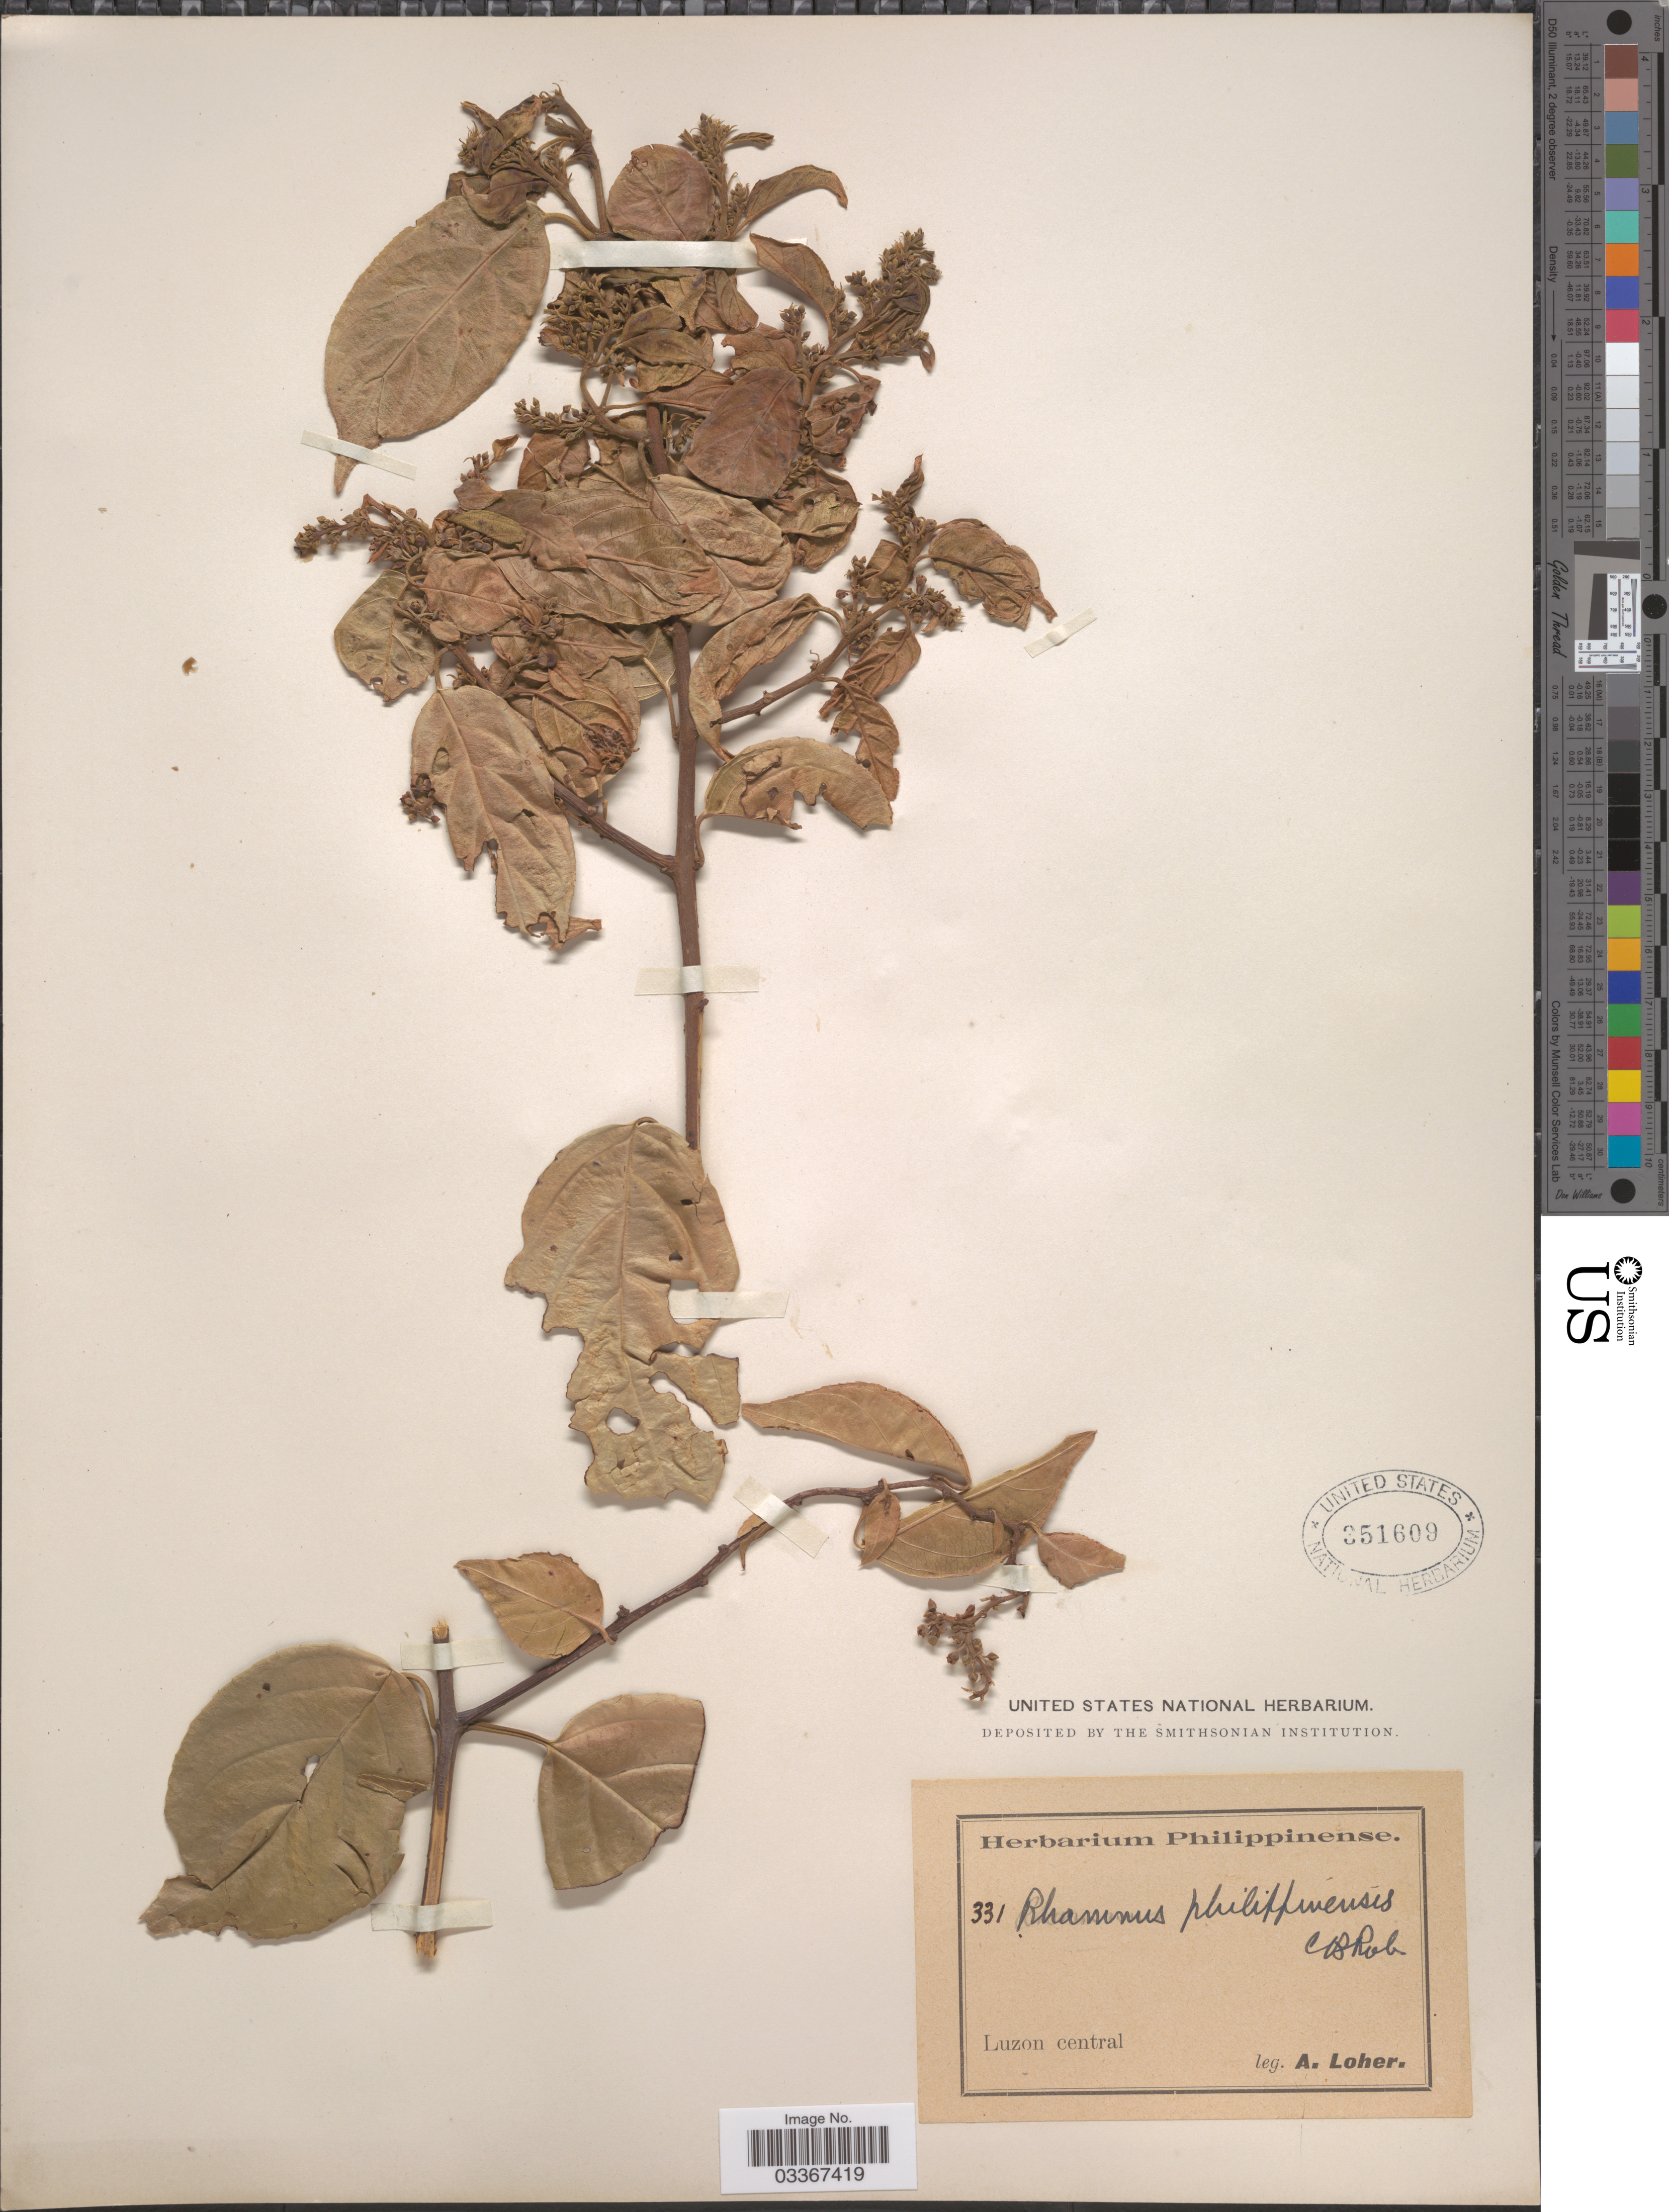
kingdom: Plantae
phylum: Tracheophyta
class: Magnoliopsida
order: Rosales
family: Rhamnaceae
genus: Rhamnus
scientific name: Rhamnus philippinensis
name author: C.B. Rob.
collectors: A. Loher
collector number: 331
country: Philippines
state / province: Central Luzon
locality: Luzon central.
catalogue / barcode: US 351609